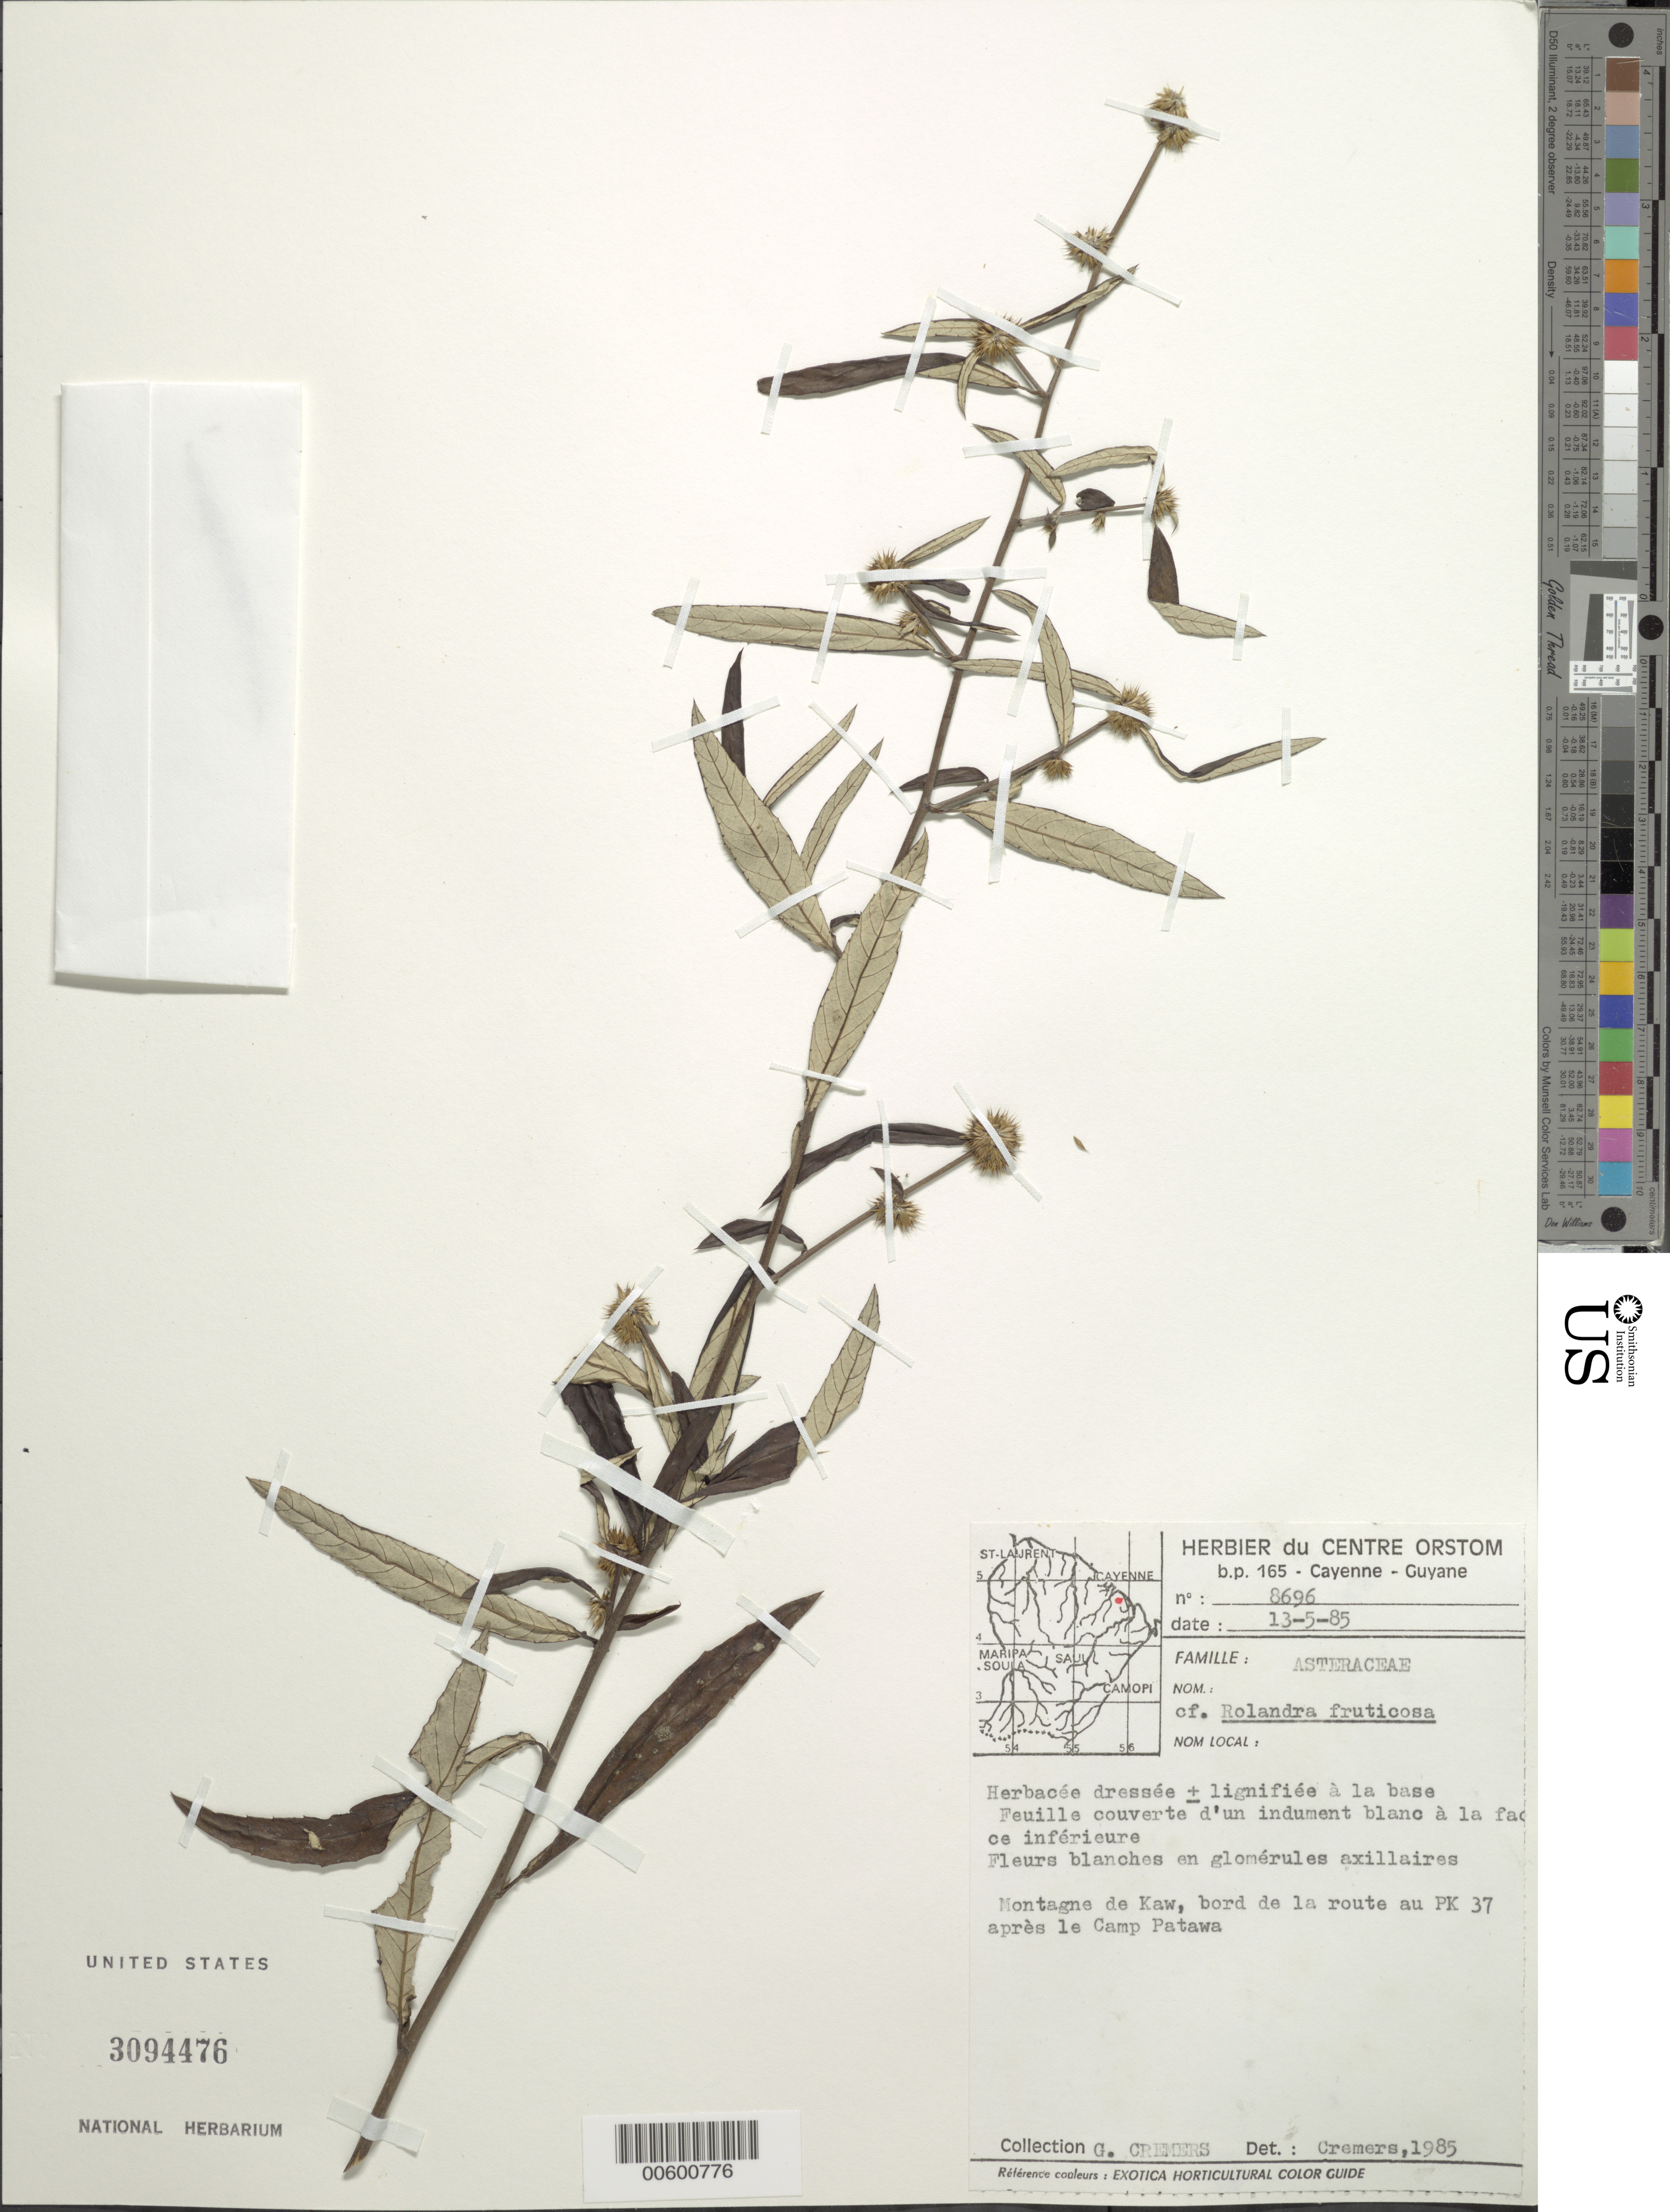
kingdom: Plantae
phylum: Tracheophyta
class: Magnoliopsida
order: Asterales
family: Asteraceae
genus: Rolandra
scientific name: Rolandra fruticosa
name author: (L.) Kuntze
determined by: Cremers, Georges A.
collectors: G. Cremers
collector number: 8696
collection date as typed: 13-May-85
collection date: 1985-05-13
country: French Guiana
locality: Montagne de Kaw, bord de la route au PK 37 apres le Camp Patawa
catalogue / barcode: US 3094476